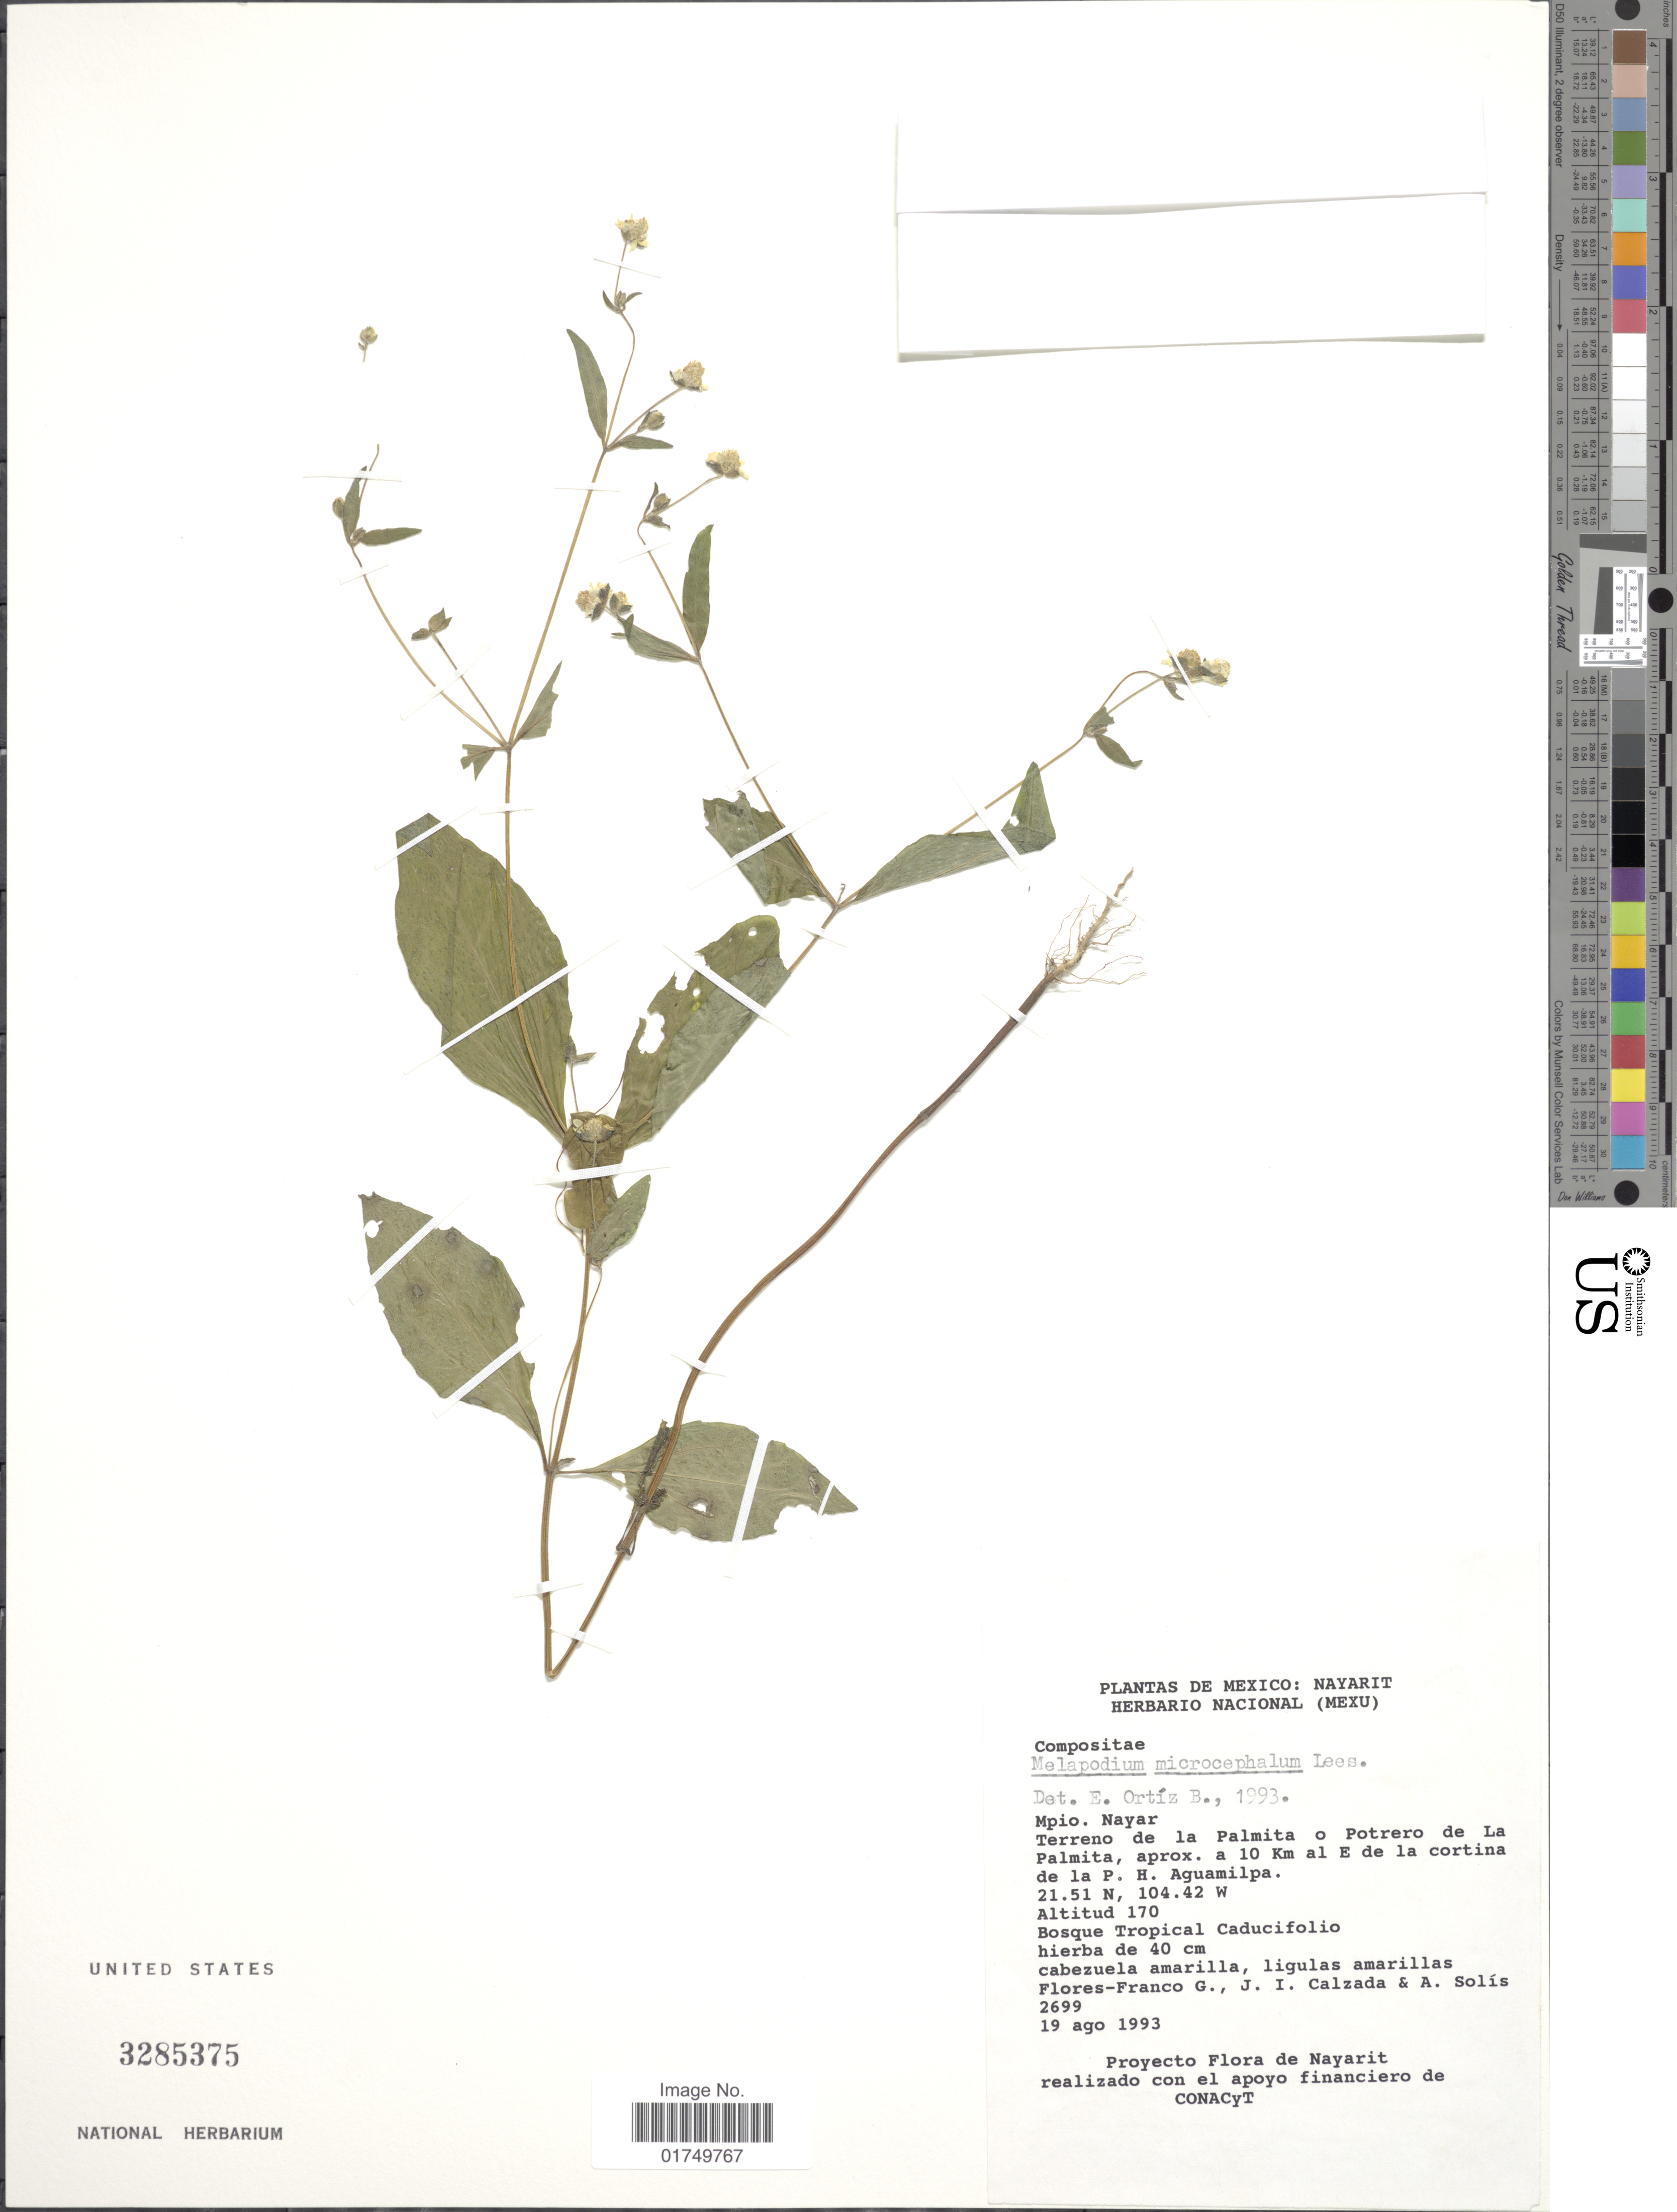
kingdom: Plantae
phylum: Tracheophyta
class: Magnoliopsida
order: Asterales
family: Asteraceae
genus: Melampodium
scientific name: Melampodium microcephalum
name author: Less.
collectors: G. Flores F., J. I. Calzada & A. Solis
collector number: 2699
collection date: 1993-08-19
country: Mexico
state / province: Nayarit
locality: Mpio. Nayar. Terreno de la Palmita o Potrero de La Palmita, aprox. a 10 Km al E de la cortina de la P. H. Aguamilpa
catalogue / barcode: US 3285375